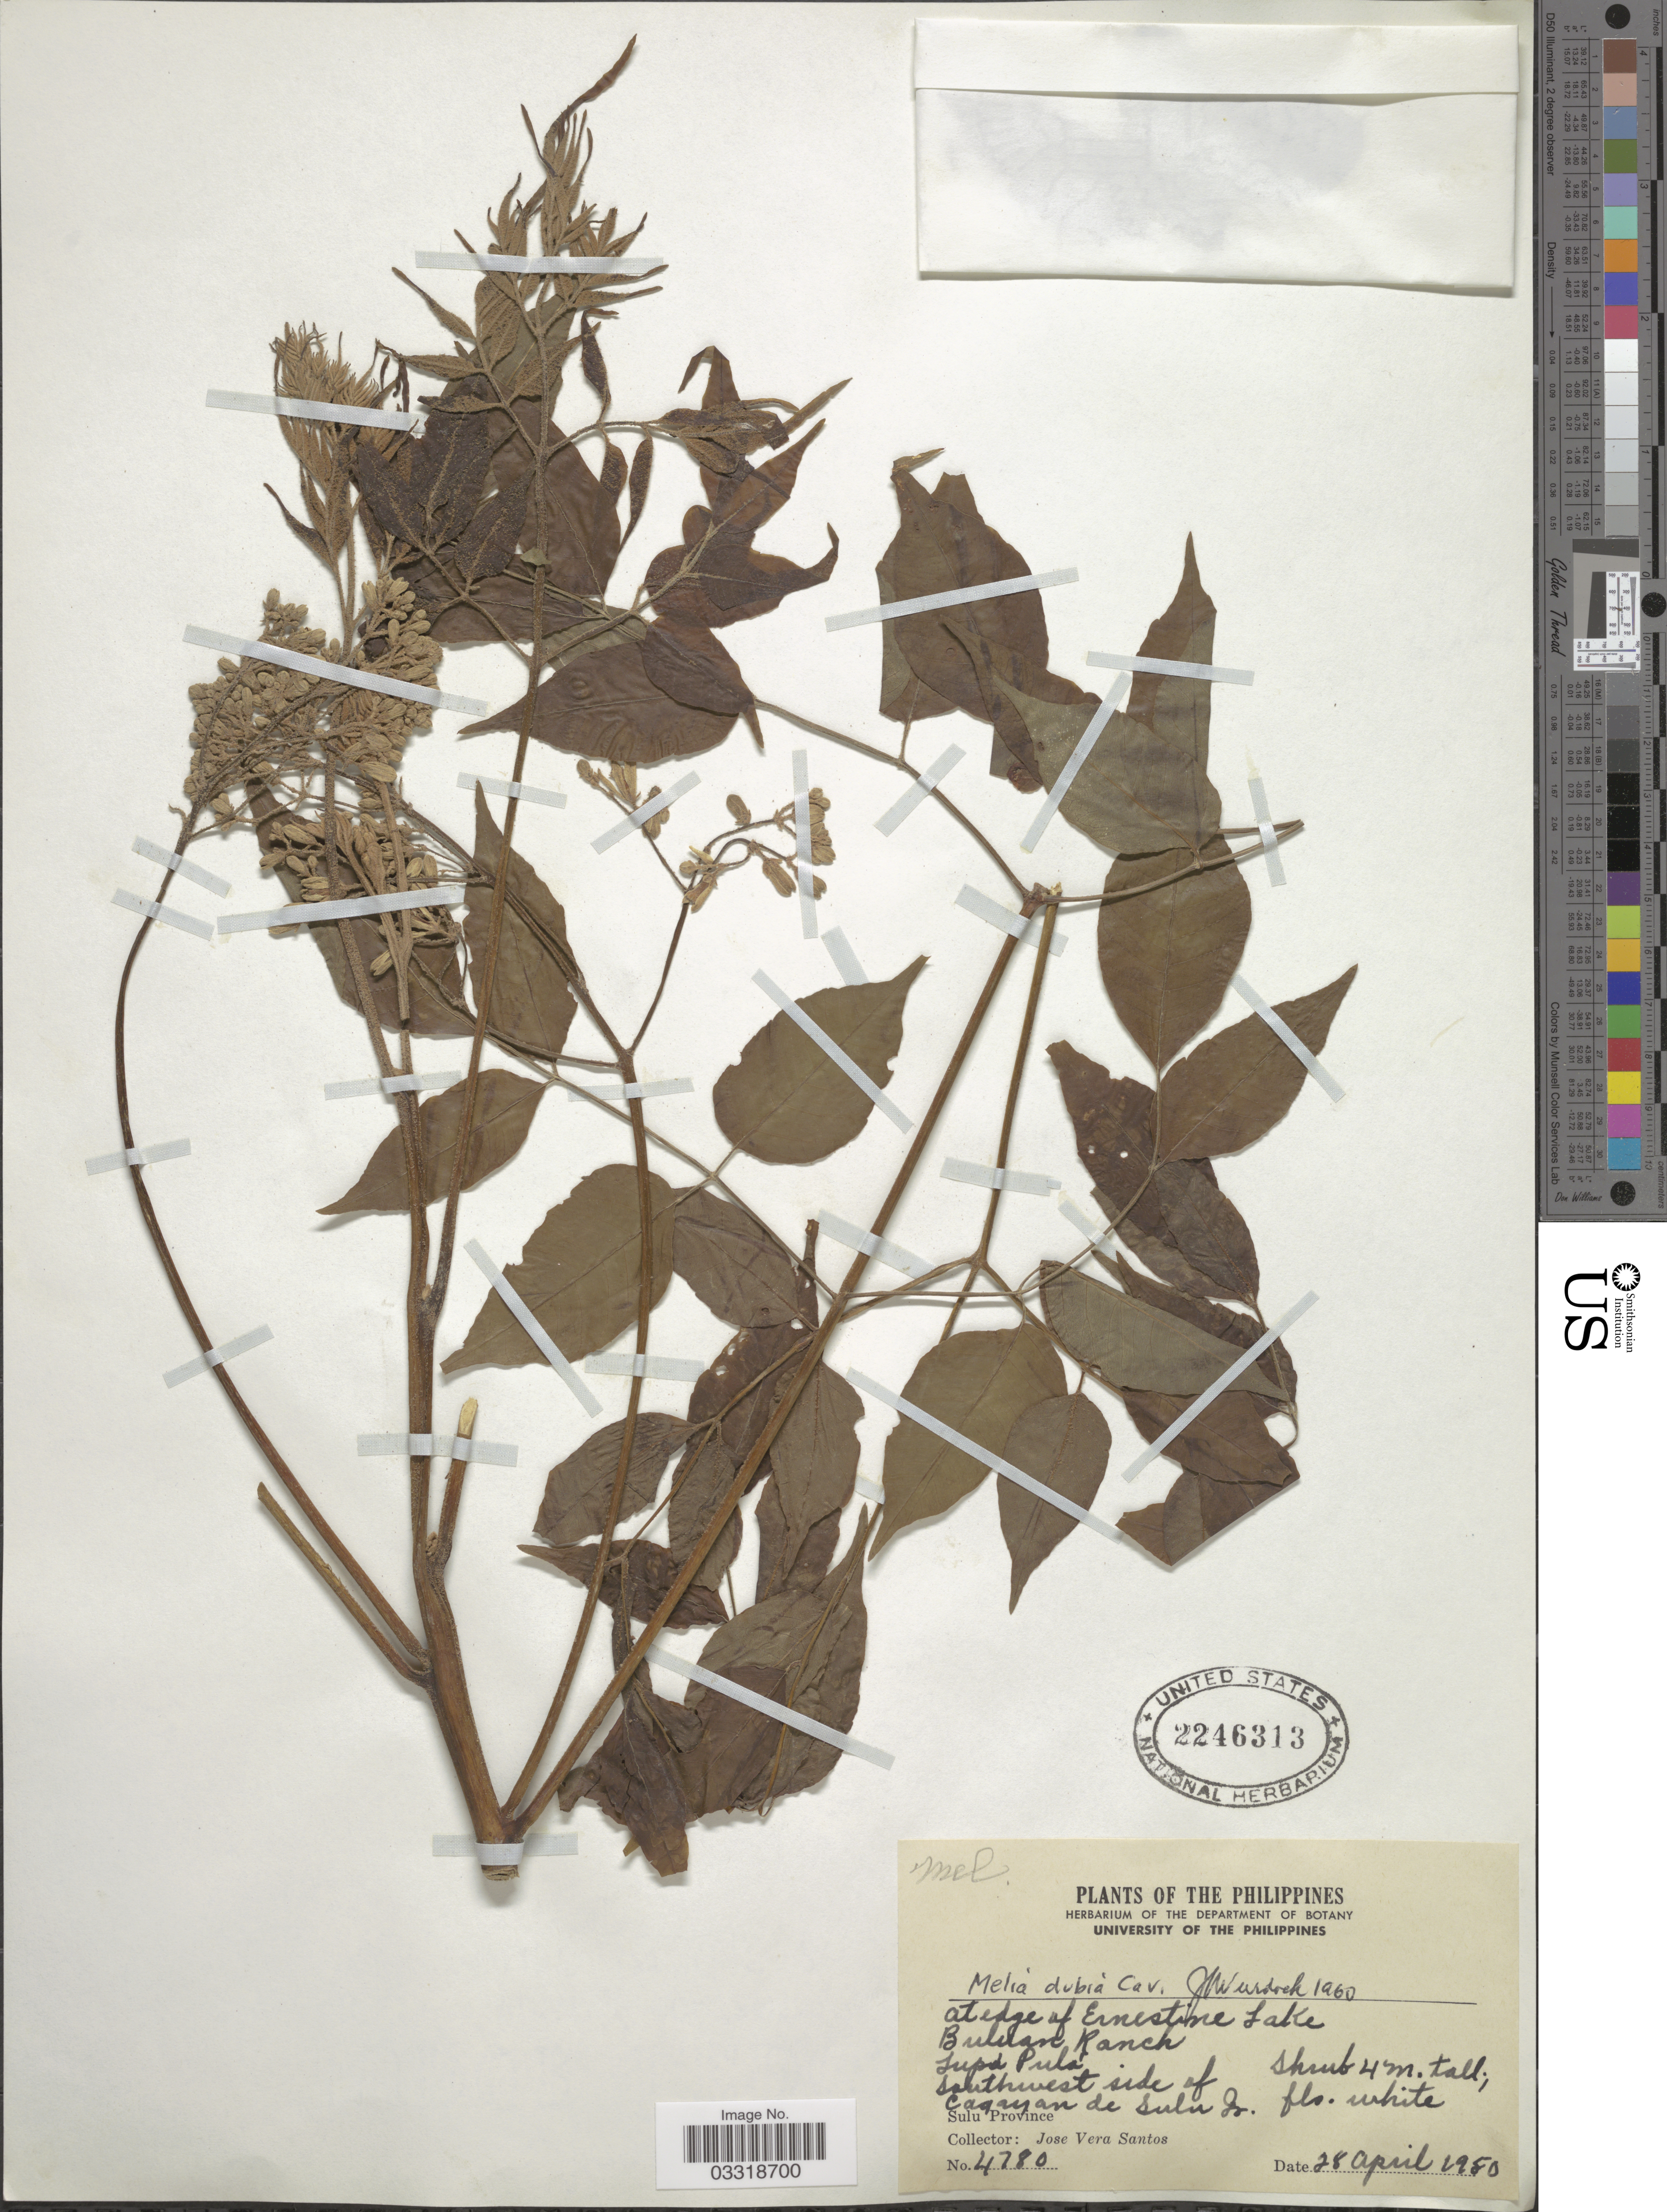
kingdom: Plantae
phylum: Tracheophyta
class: Magnoliopsida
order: Sapindales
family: Meliaceae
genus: Melia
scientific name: Melia dubia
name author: Cav.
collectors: J. Santos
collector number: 4780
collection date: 1980-04-28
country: Philippines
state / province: Muslim Mindanao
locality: Buluan Ranch. Jupa, Pula. Southwest side of Cagayan de Sulu Is. Sulu Province.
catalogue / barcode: US 2246313